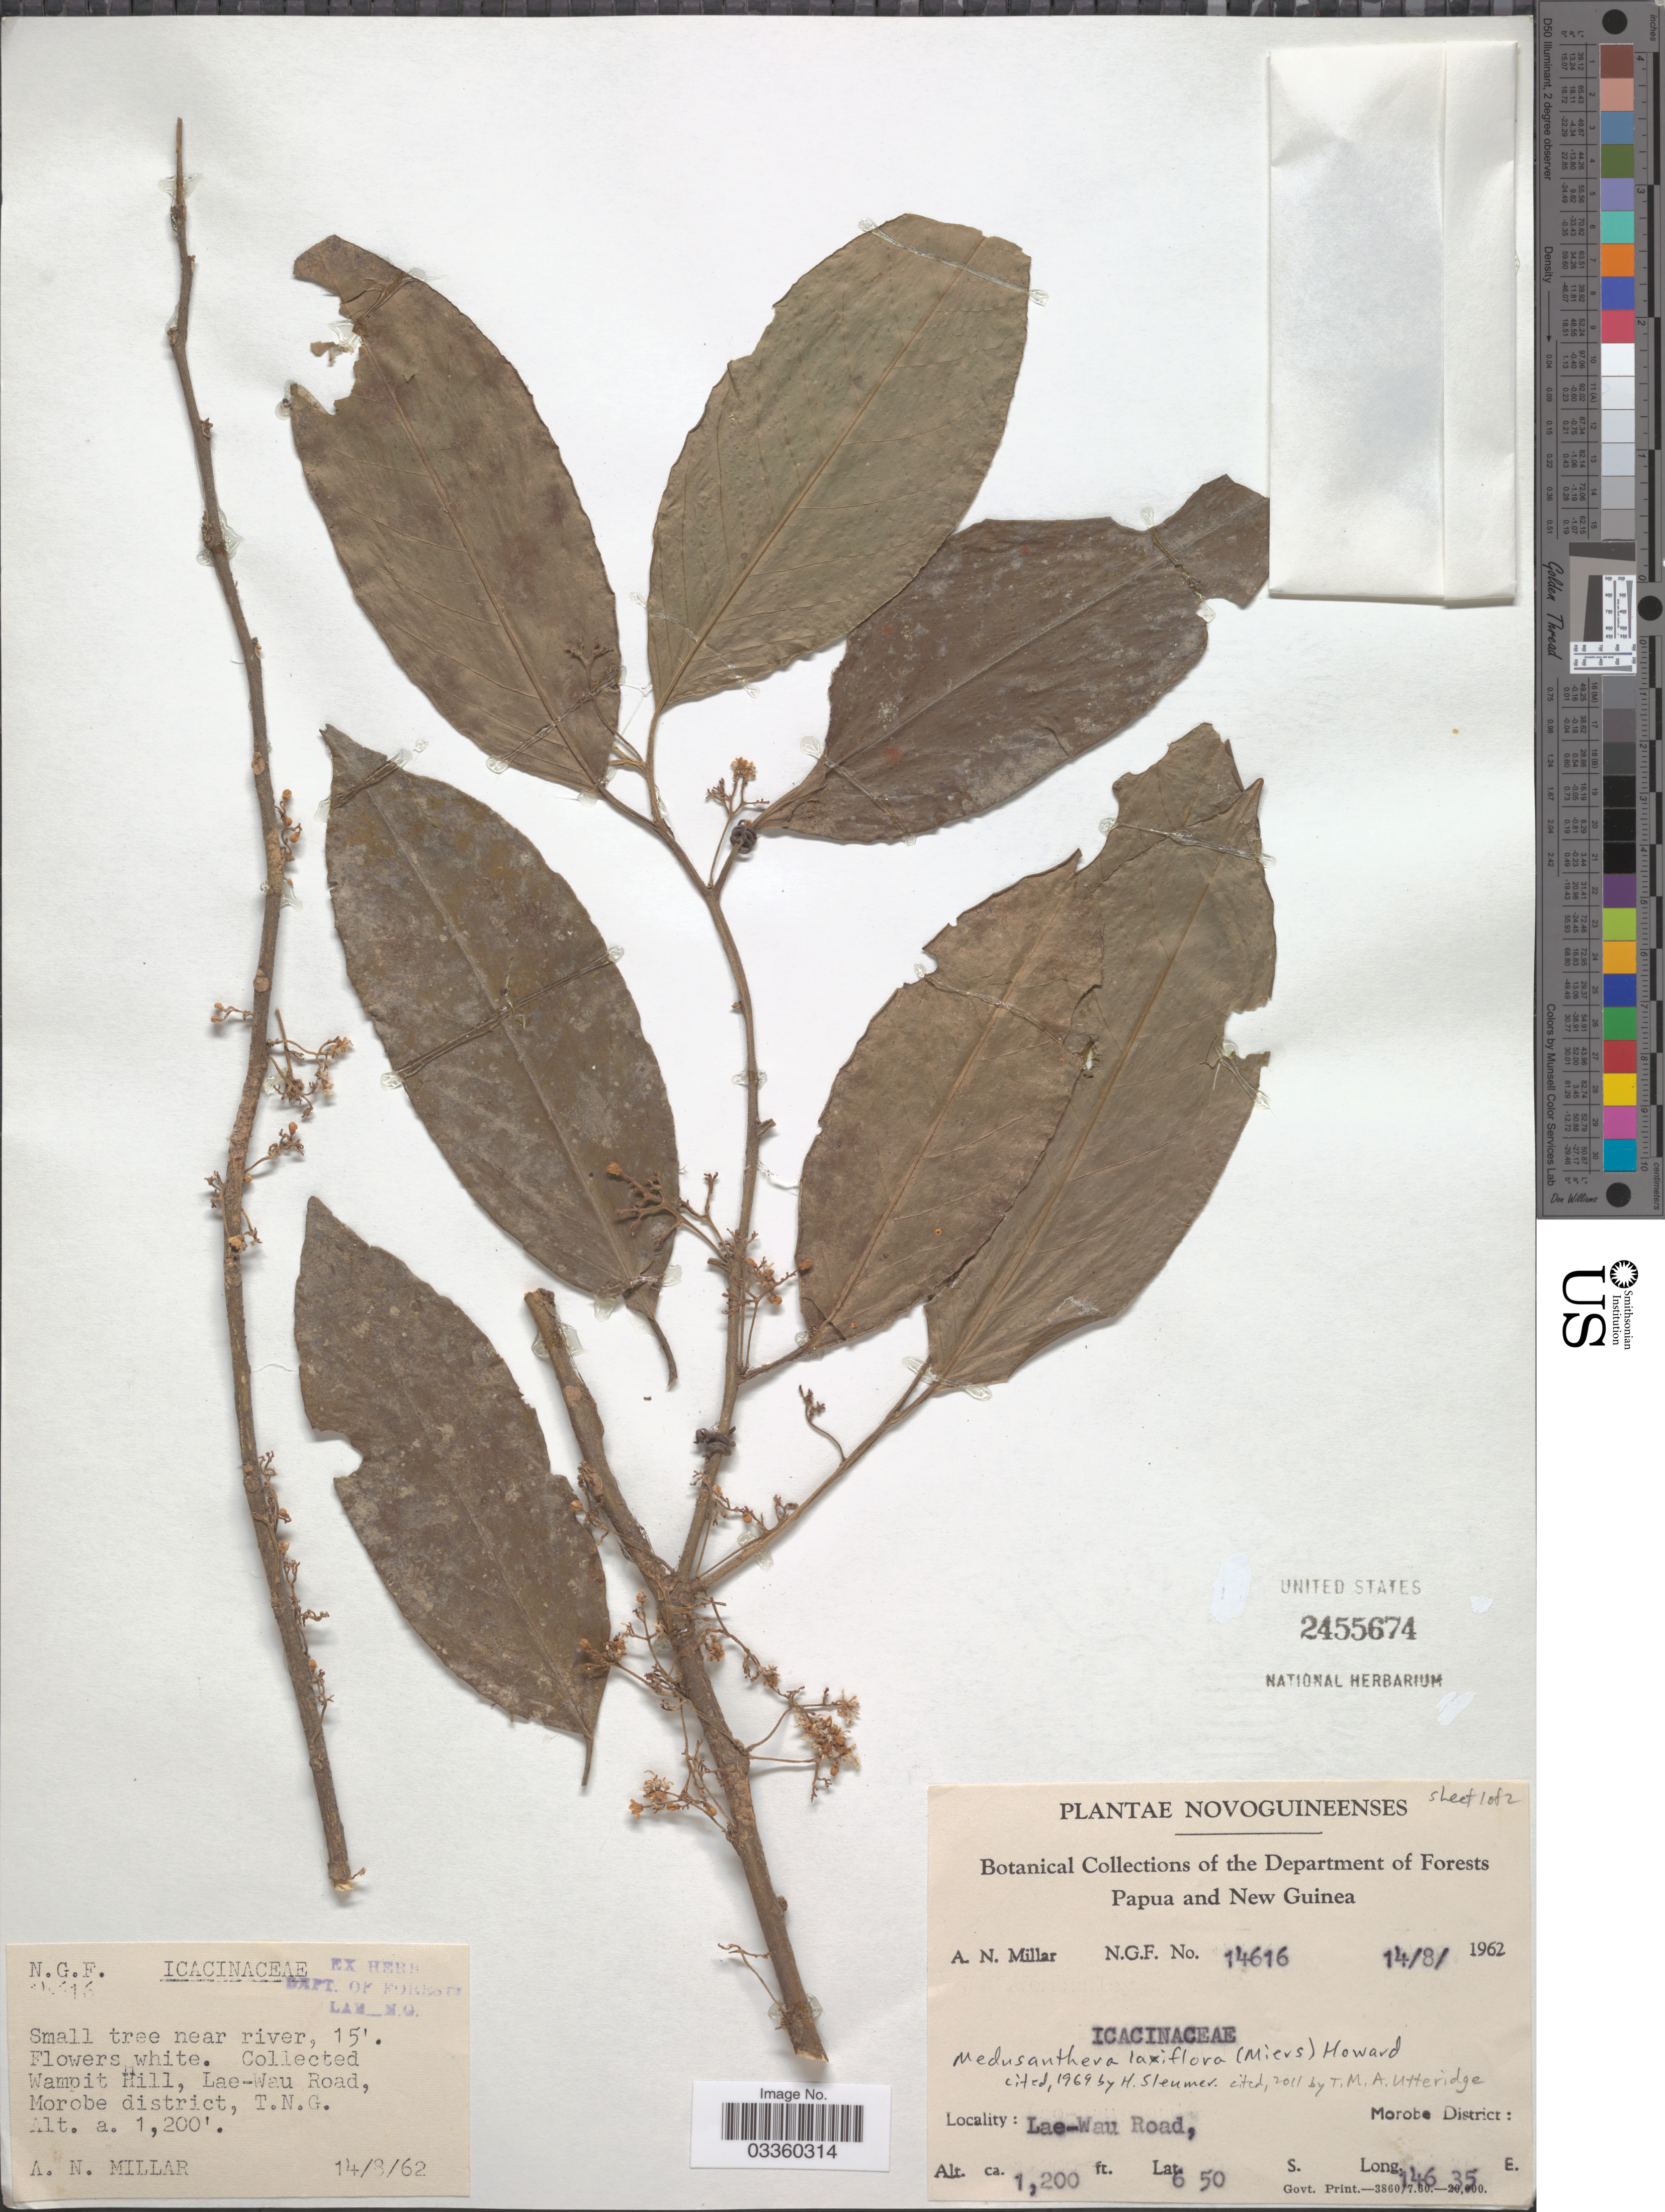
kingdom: Plantae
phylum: Tracheophyta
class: Magnoliopsida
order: Cardiopteridales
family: Stemonuraceae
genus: Medusanthera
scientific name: Medusanthera laxiflora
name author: (Miers) R.A. Howard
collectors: A. Millar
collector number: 14616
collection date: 1962-08-14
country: Papua New Guinea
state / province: Morobe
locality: Novoguineenses. Wampit Hill, Lae-Wau Road, Morobe district, T.N.G.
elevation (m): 366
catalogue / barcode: US 2455674